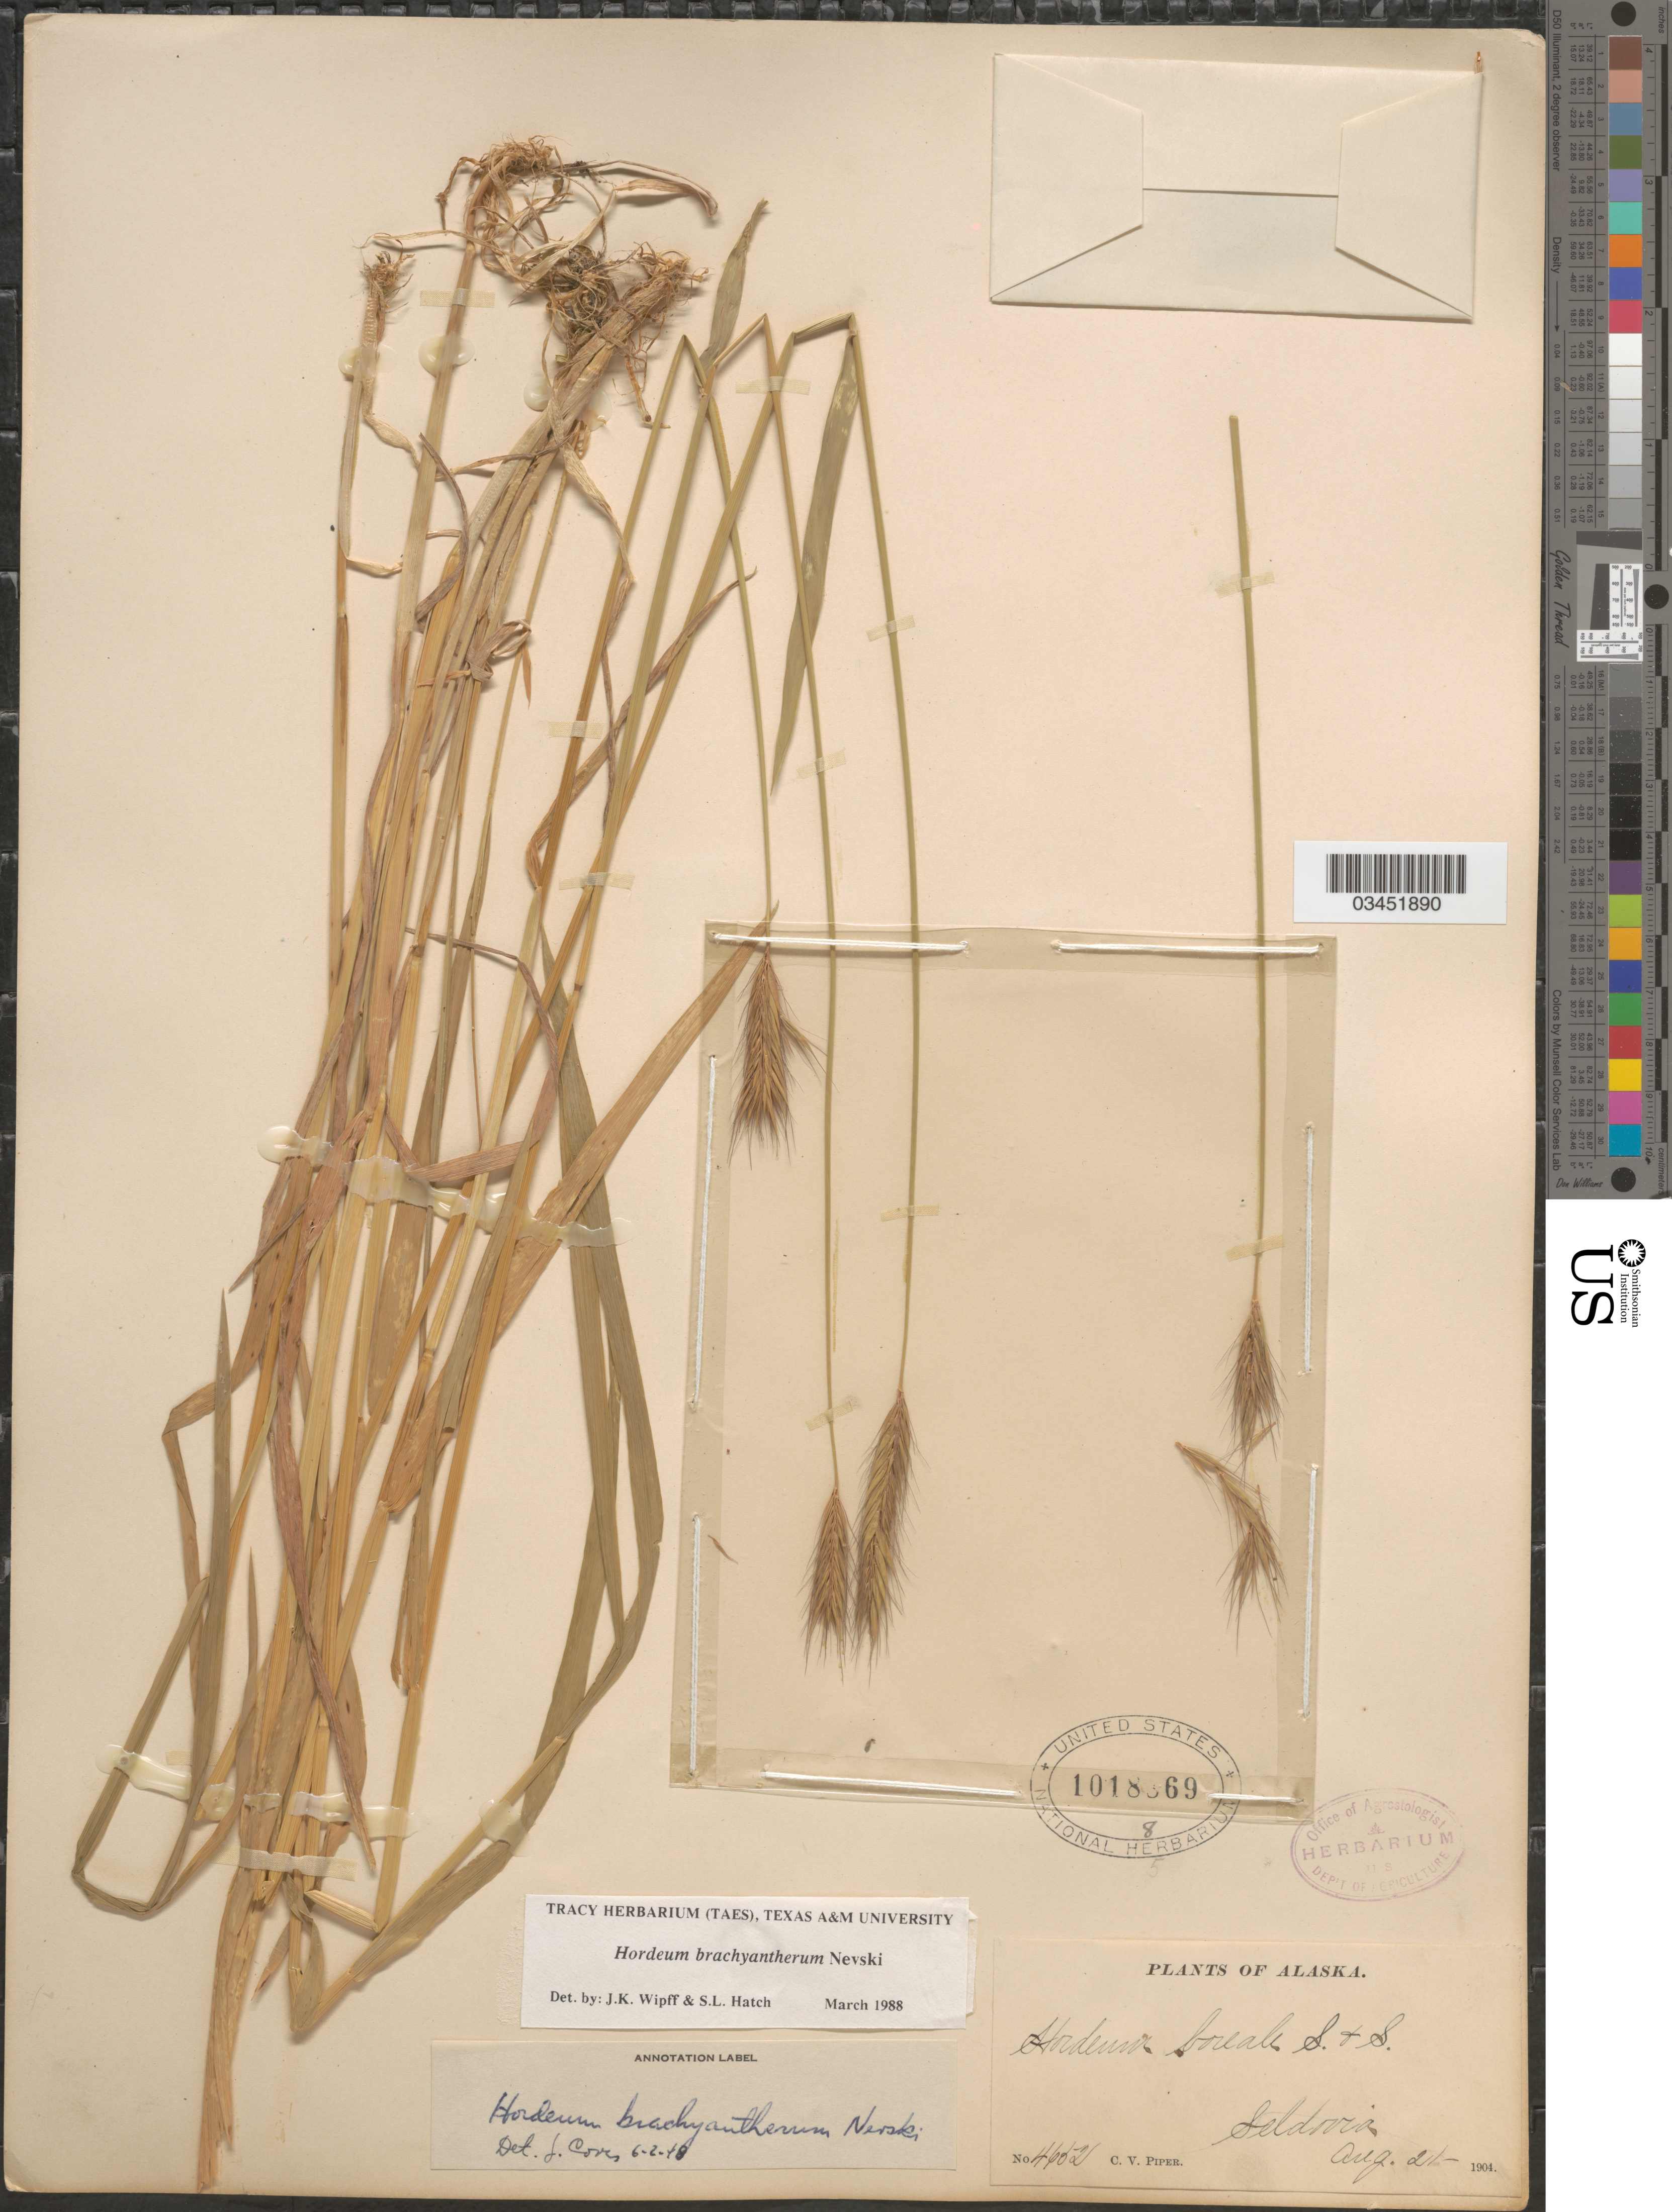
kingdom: Plantae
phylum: Tracheophyta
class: Liliopsida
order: Poales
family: Poaceae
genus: Hordeum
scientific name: Hordeum brachyantherum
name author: Nevski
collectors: C. V. Piper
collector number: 4652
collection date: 1904-08-21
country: United States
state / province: Alaska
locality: Seldovia.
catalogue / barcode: US 1018869